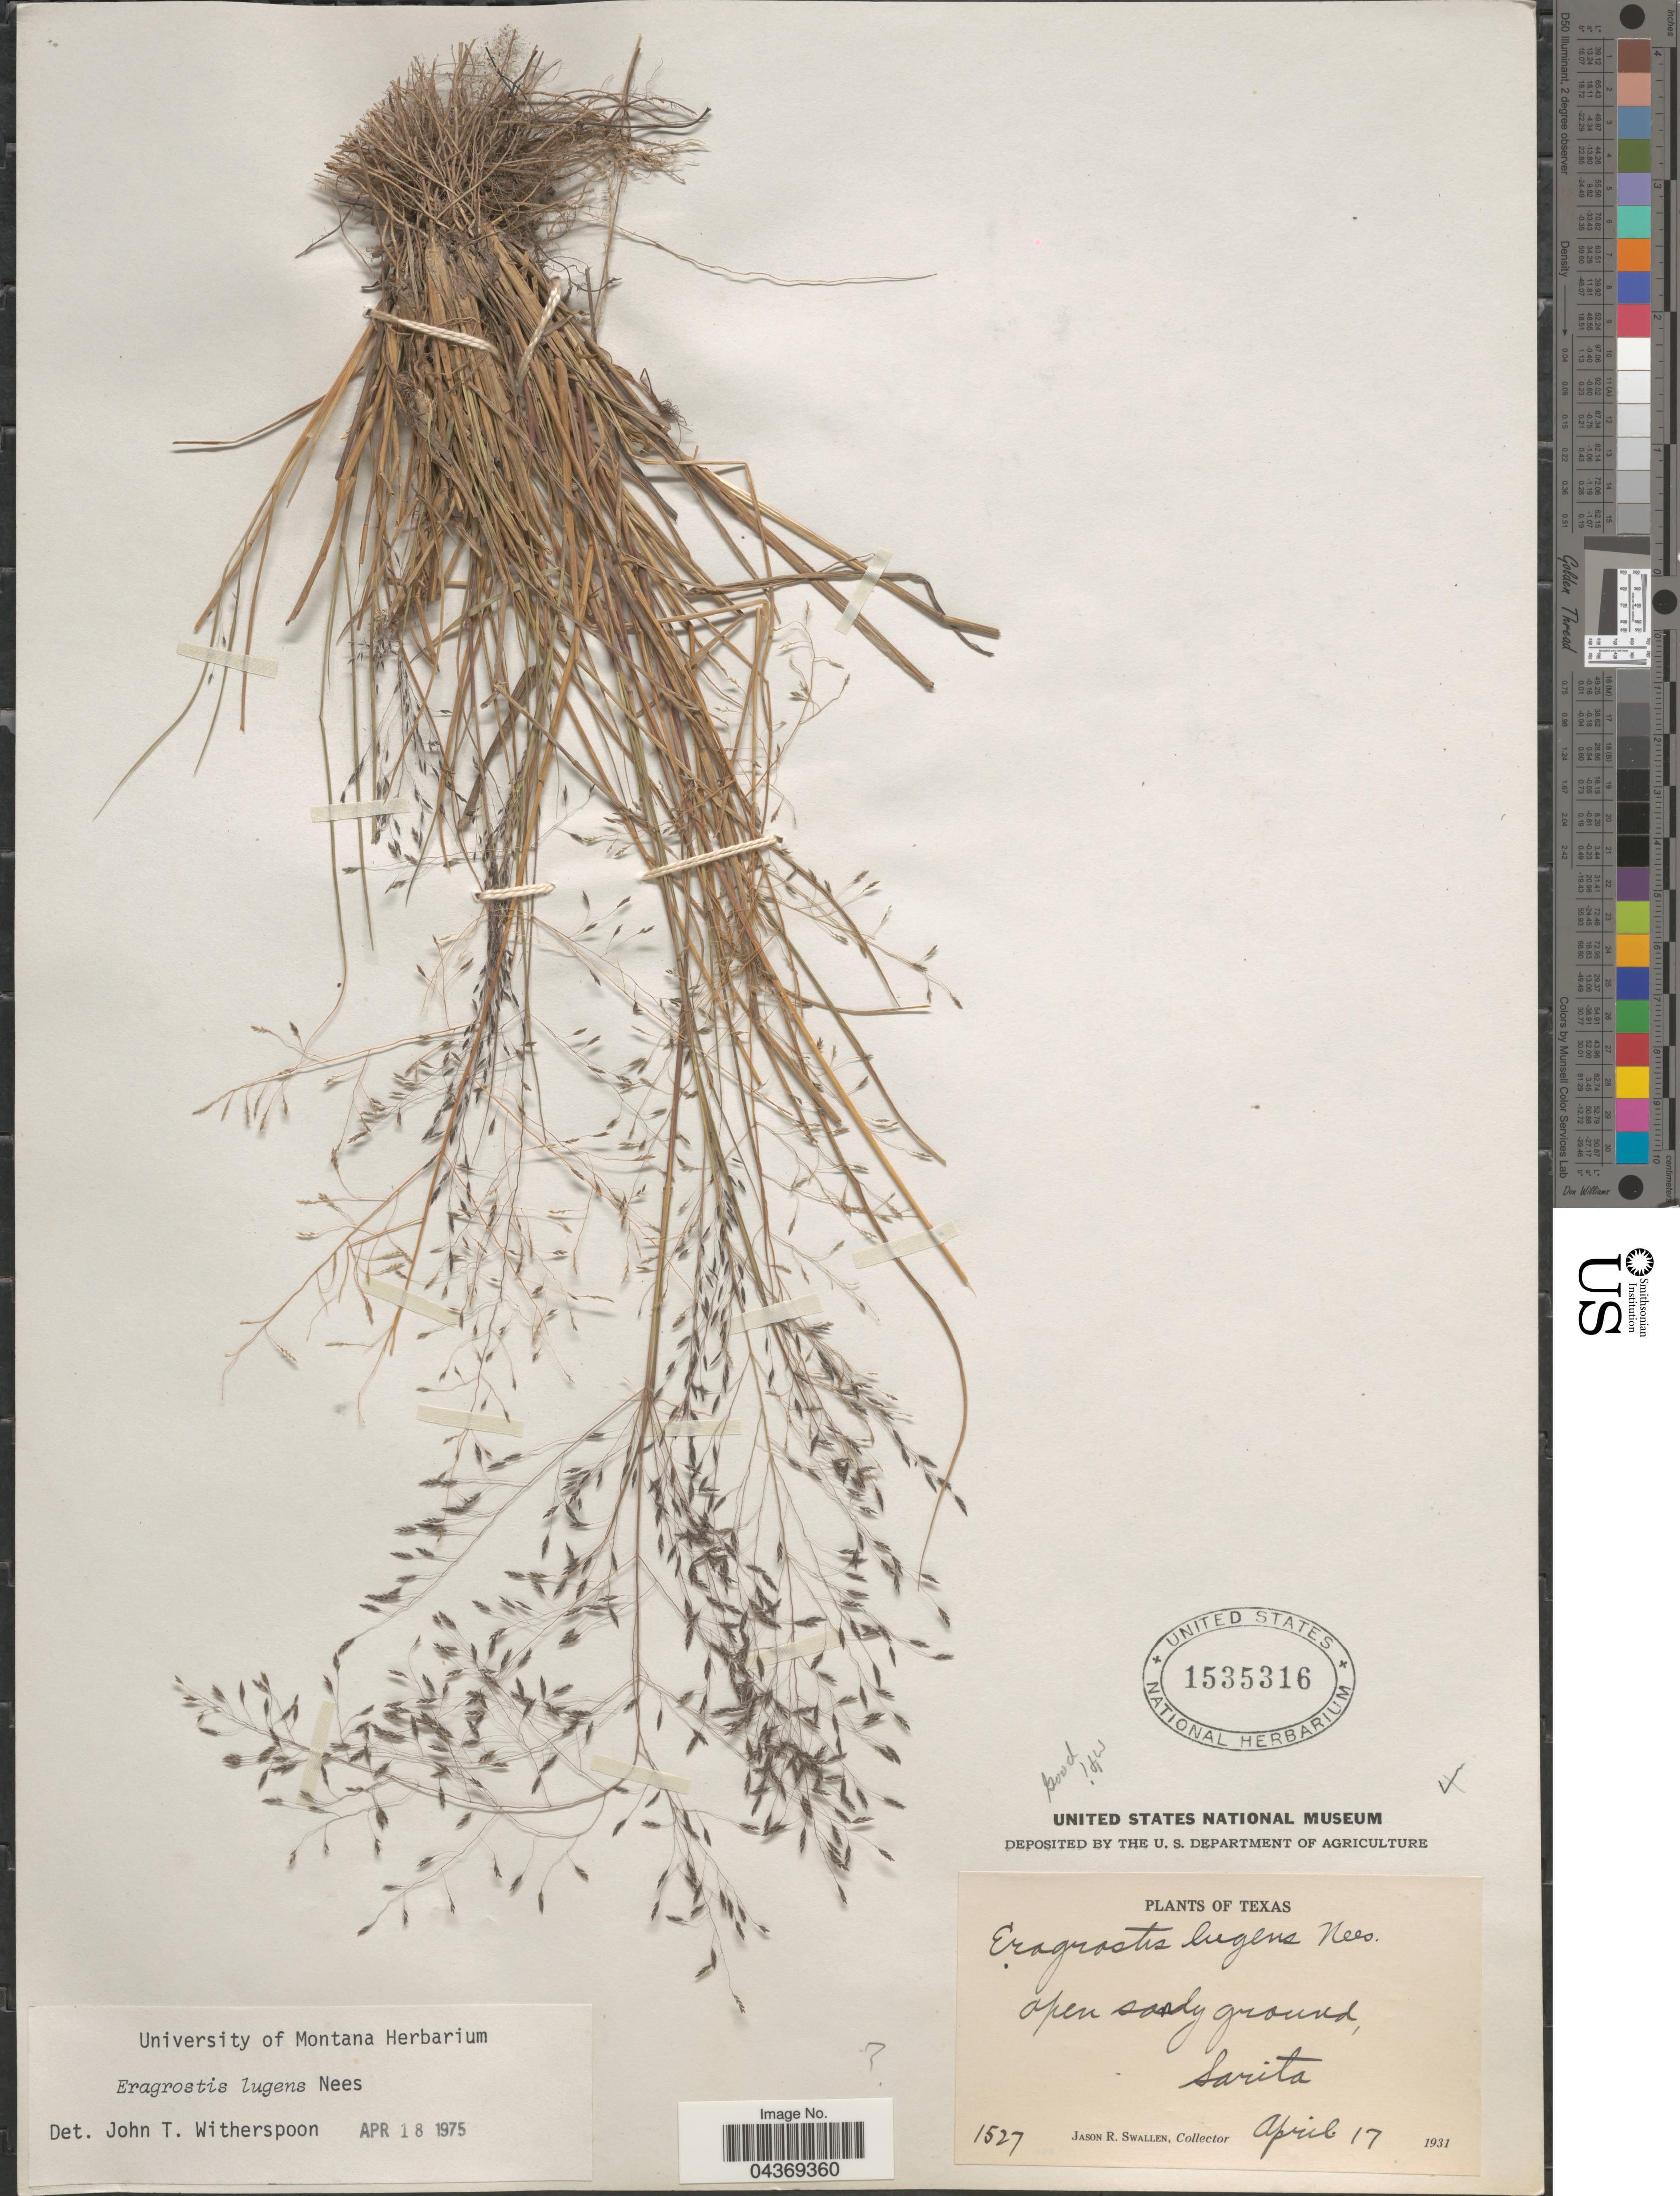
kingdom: Plantae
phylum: Tracheophyta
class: Liliopsida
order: Poales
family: Poaceae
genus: Eragrostis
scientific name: Eragrostis lugens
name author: Nees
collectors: J. R. Swallen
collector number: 1527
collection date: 1931-04-17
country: United States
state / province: Texas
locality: Sarita.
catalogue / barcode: US 1535316